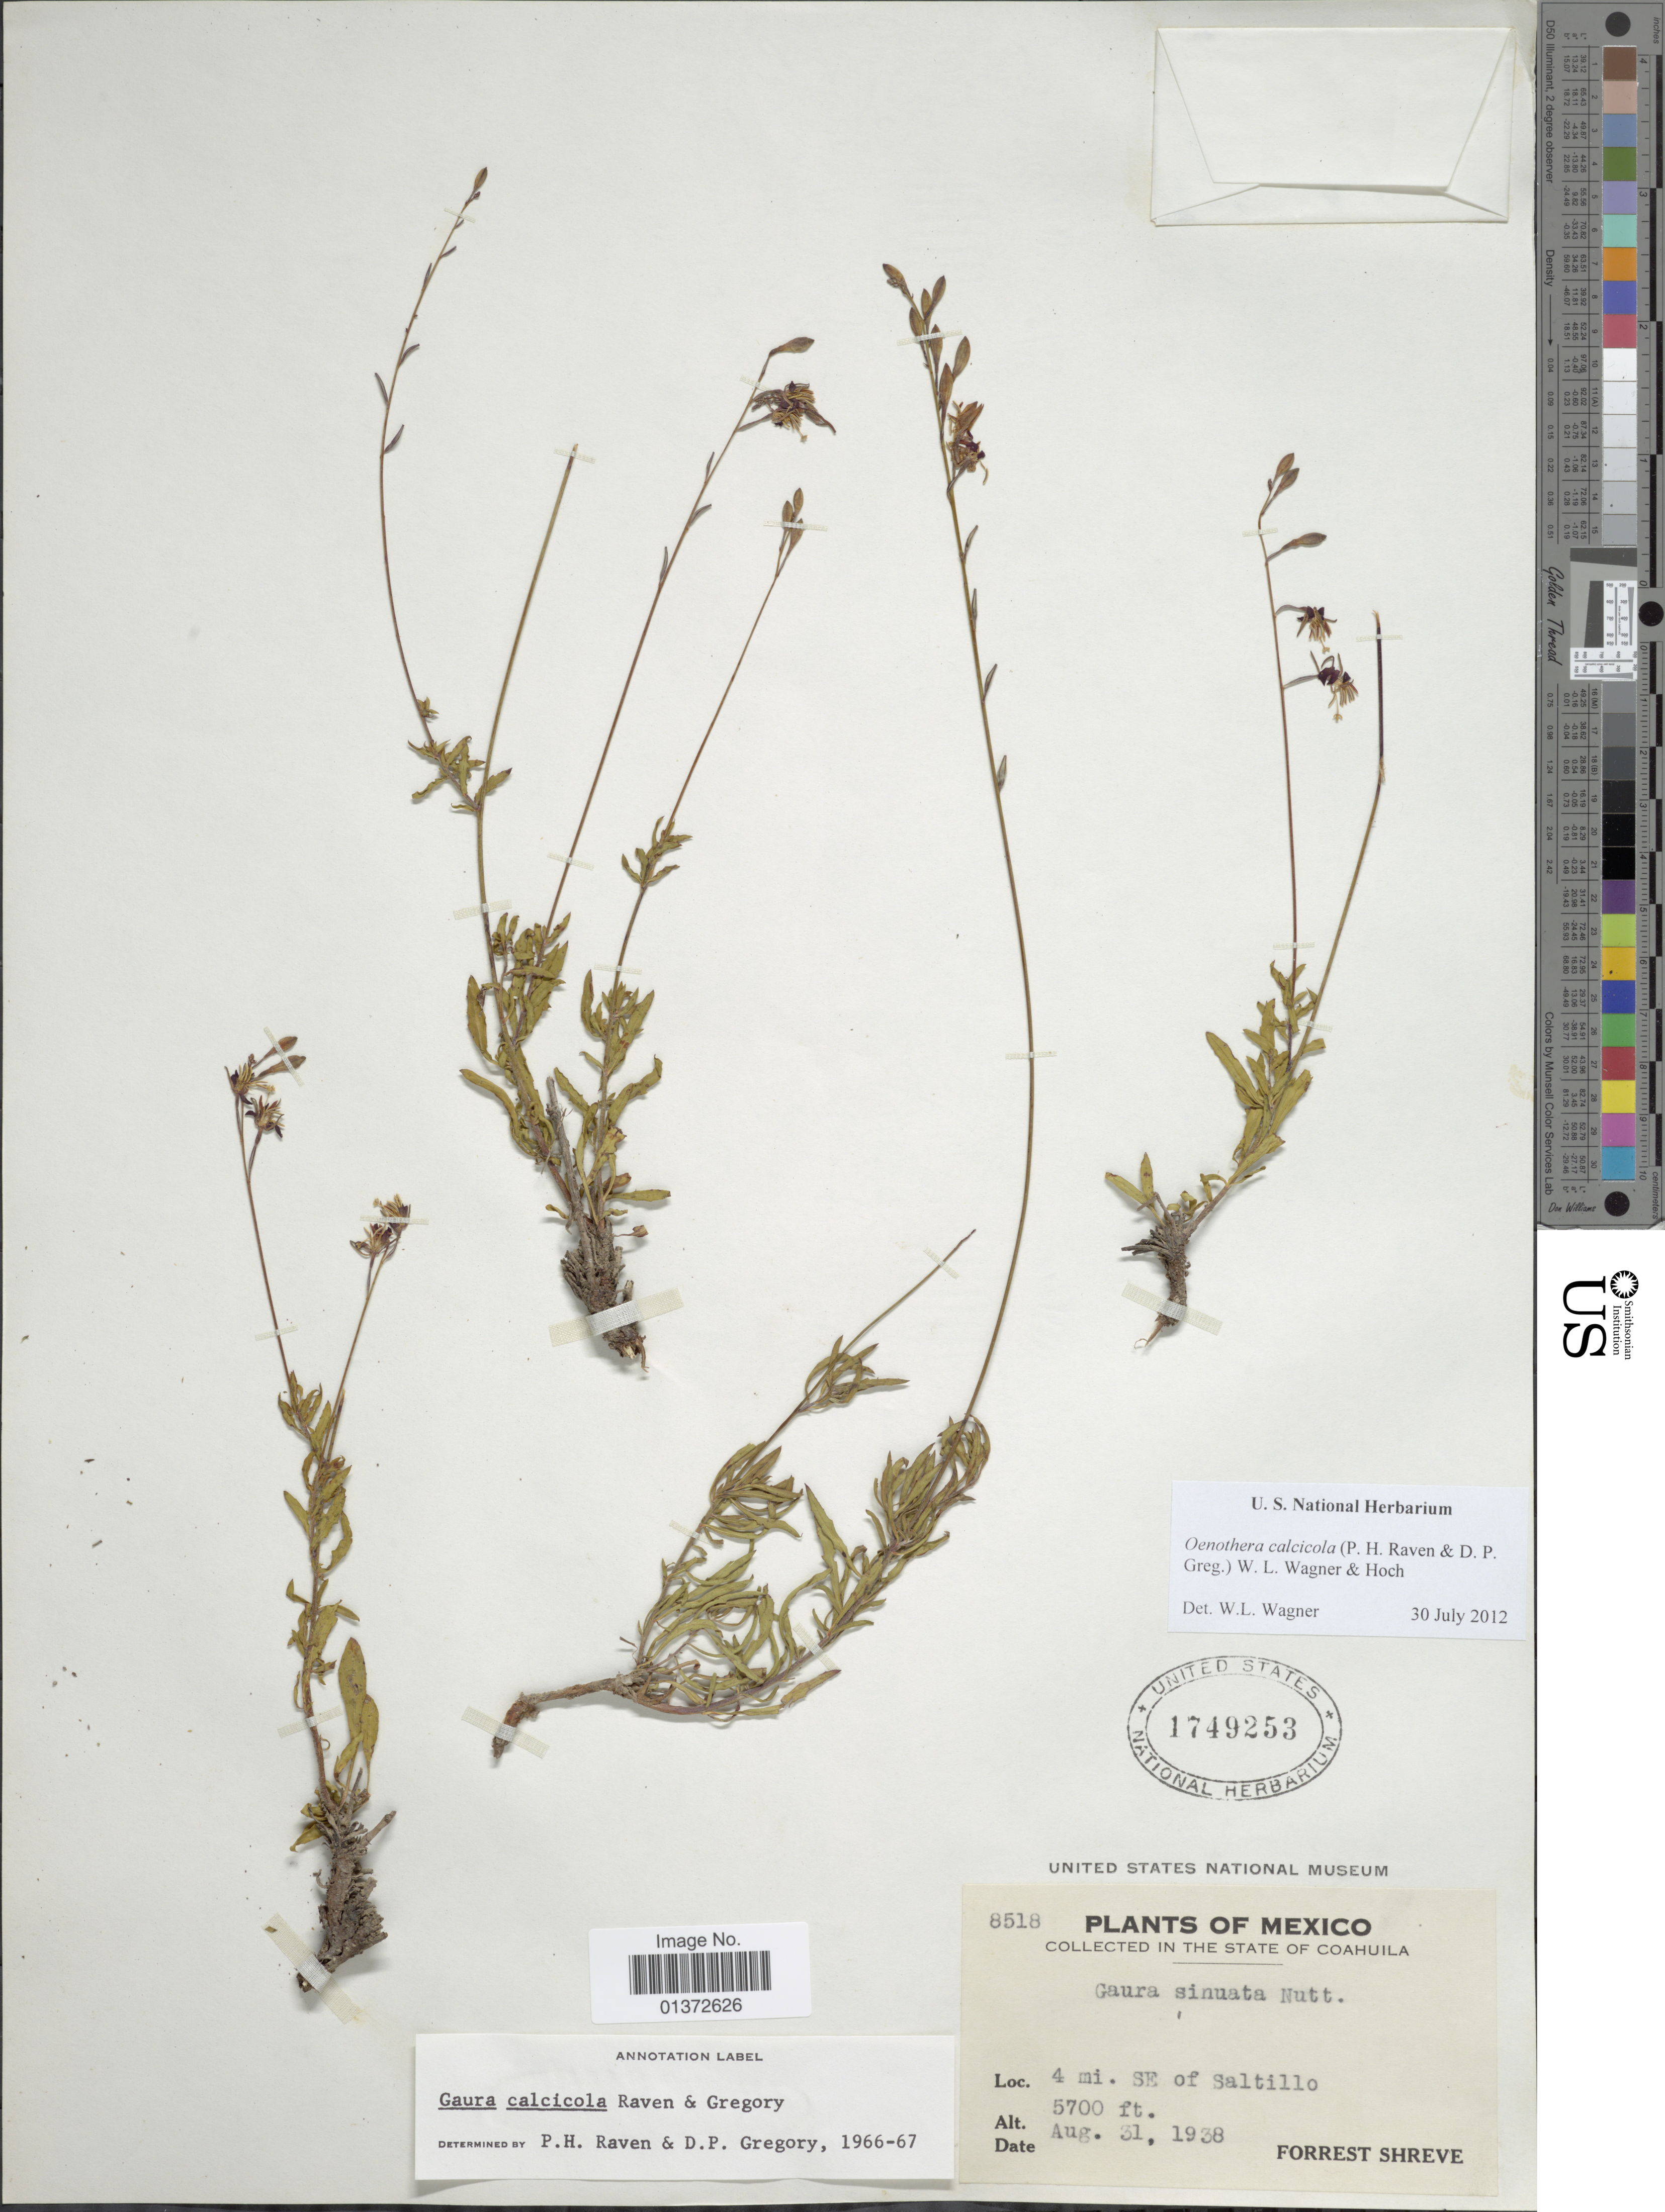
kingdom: Plantae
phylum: Tracheophyta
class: Magnoliopsida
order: Myrtales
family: Onagraceae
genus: Oenothera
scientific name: Oenothera calcicola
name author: (P.H. Raven & D.P. Greg.) W.L. Wagner & Hoch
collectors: F. Shreve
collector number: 8518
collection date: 1938-08-31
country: Mexico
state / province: Coahuila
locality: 4 mi. SE of Sltillo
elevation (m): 1737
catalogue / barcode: US 1749253